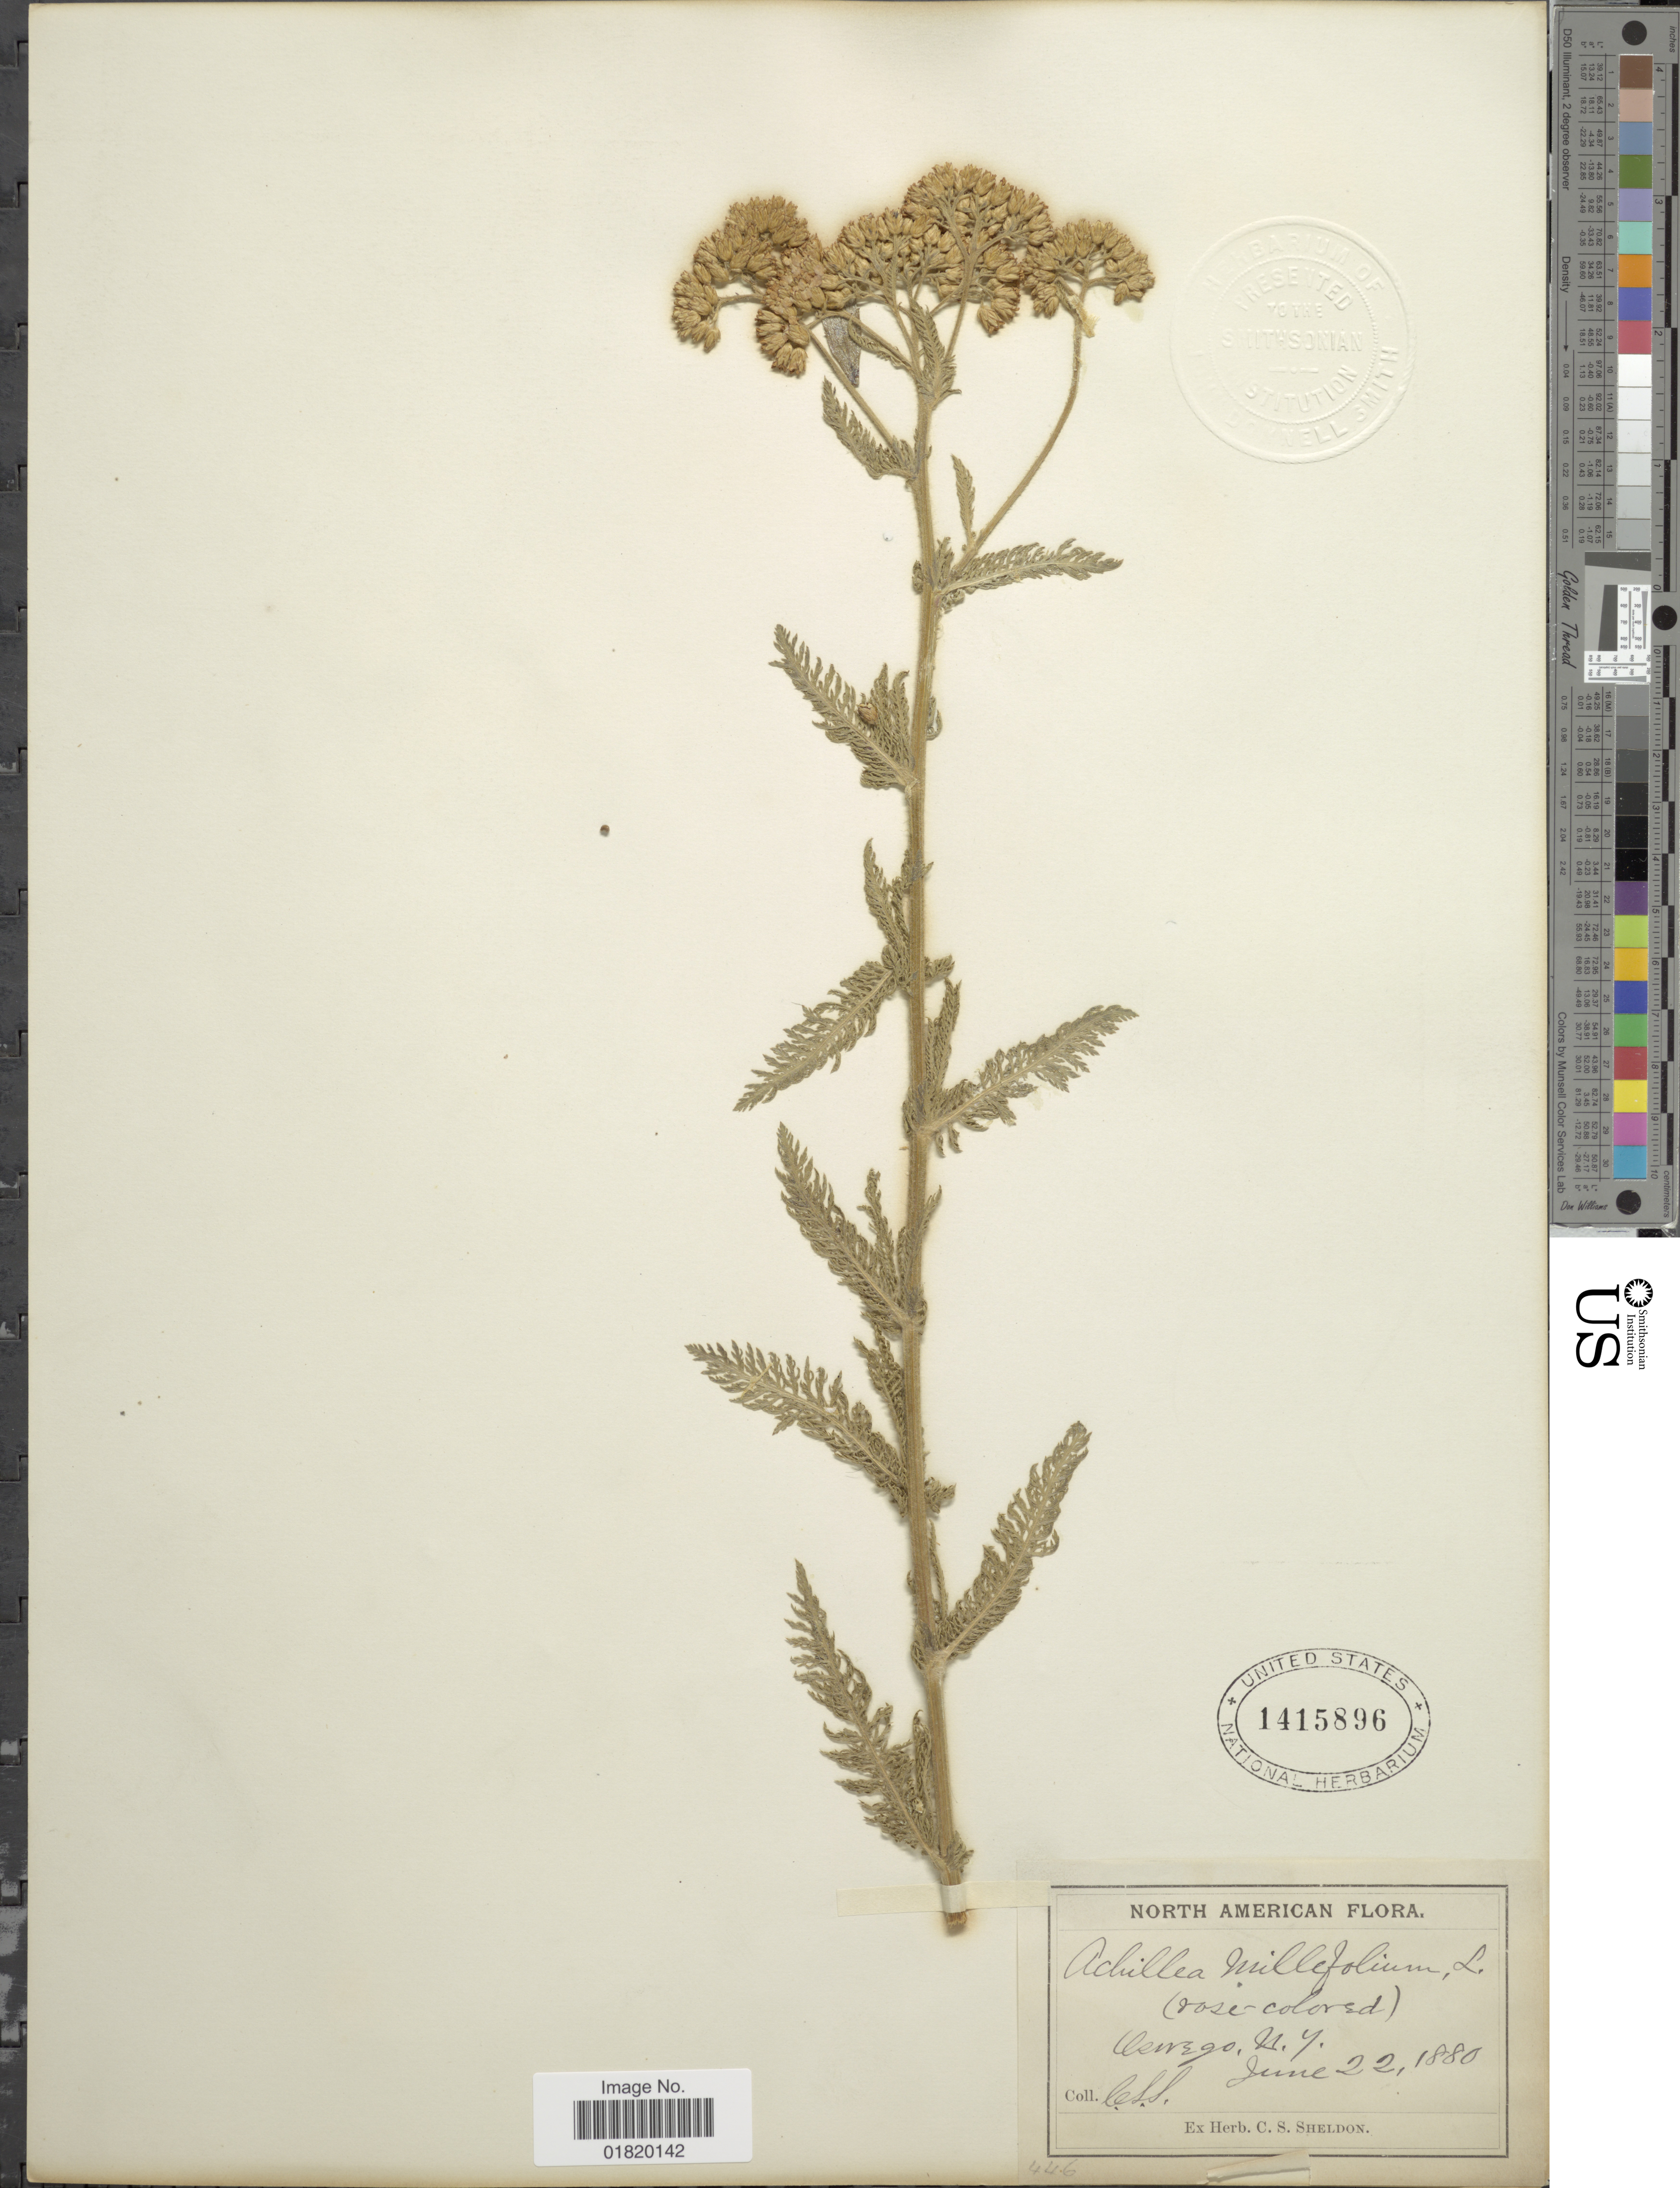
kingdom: Plantae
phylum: Tracheophyta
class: Magnoliopsida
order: Asterales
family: Asteraceae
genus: Achillea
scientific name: Achillea millefolium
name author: L.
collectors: C. S. Sheldon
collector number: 446?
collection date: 1880-06-22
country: United States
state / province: New York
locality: Oswego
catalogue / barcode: US 1415896